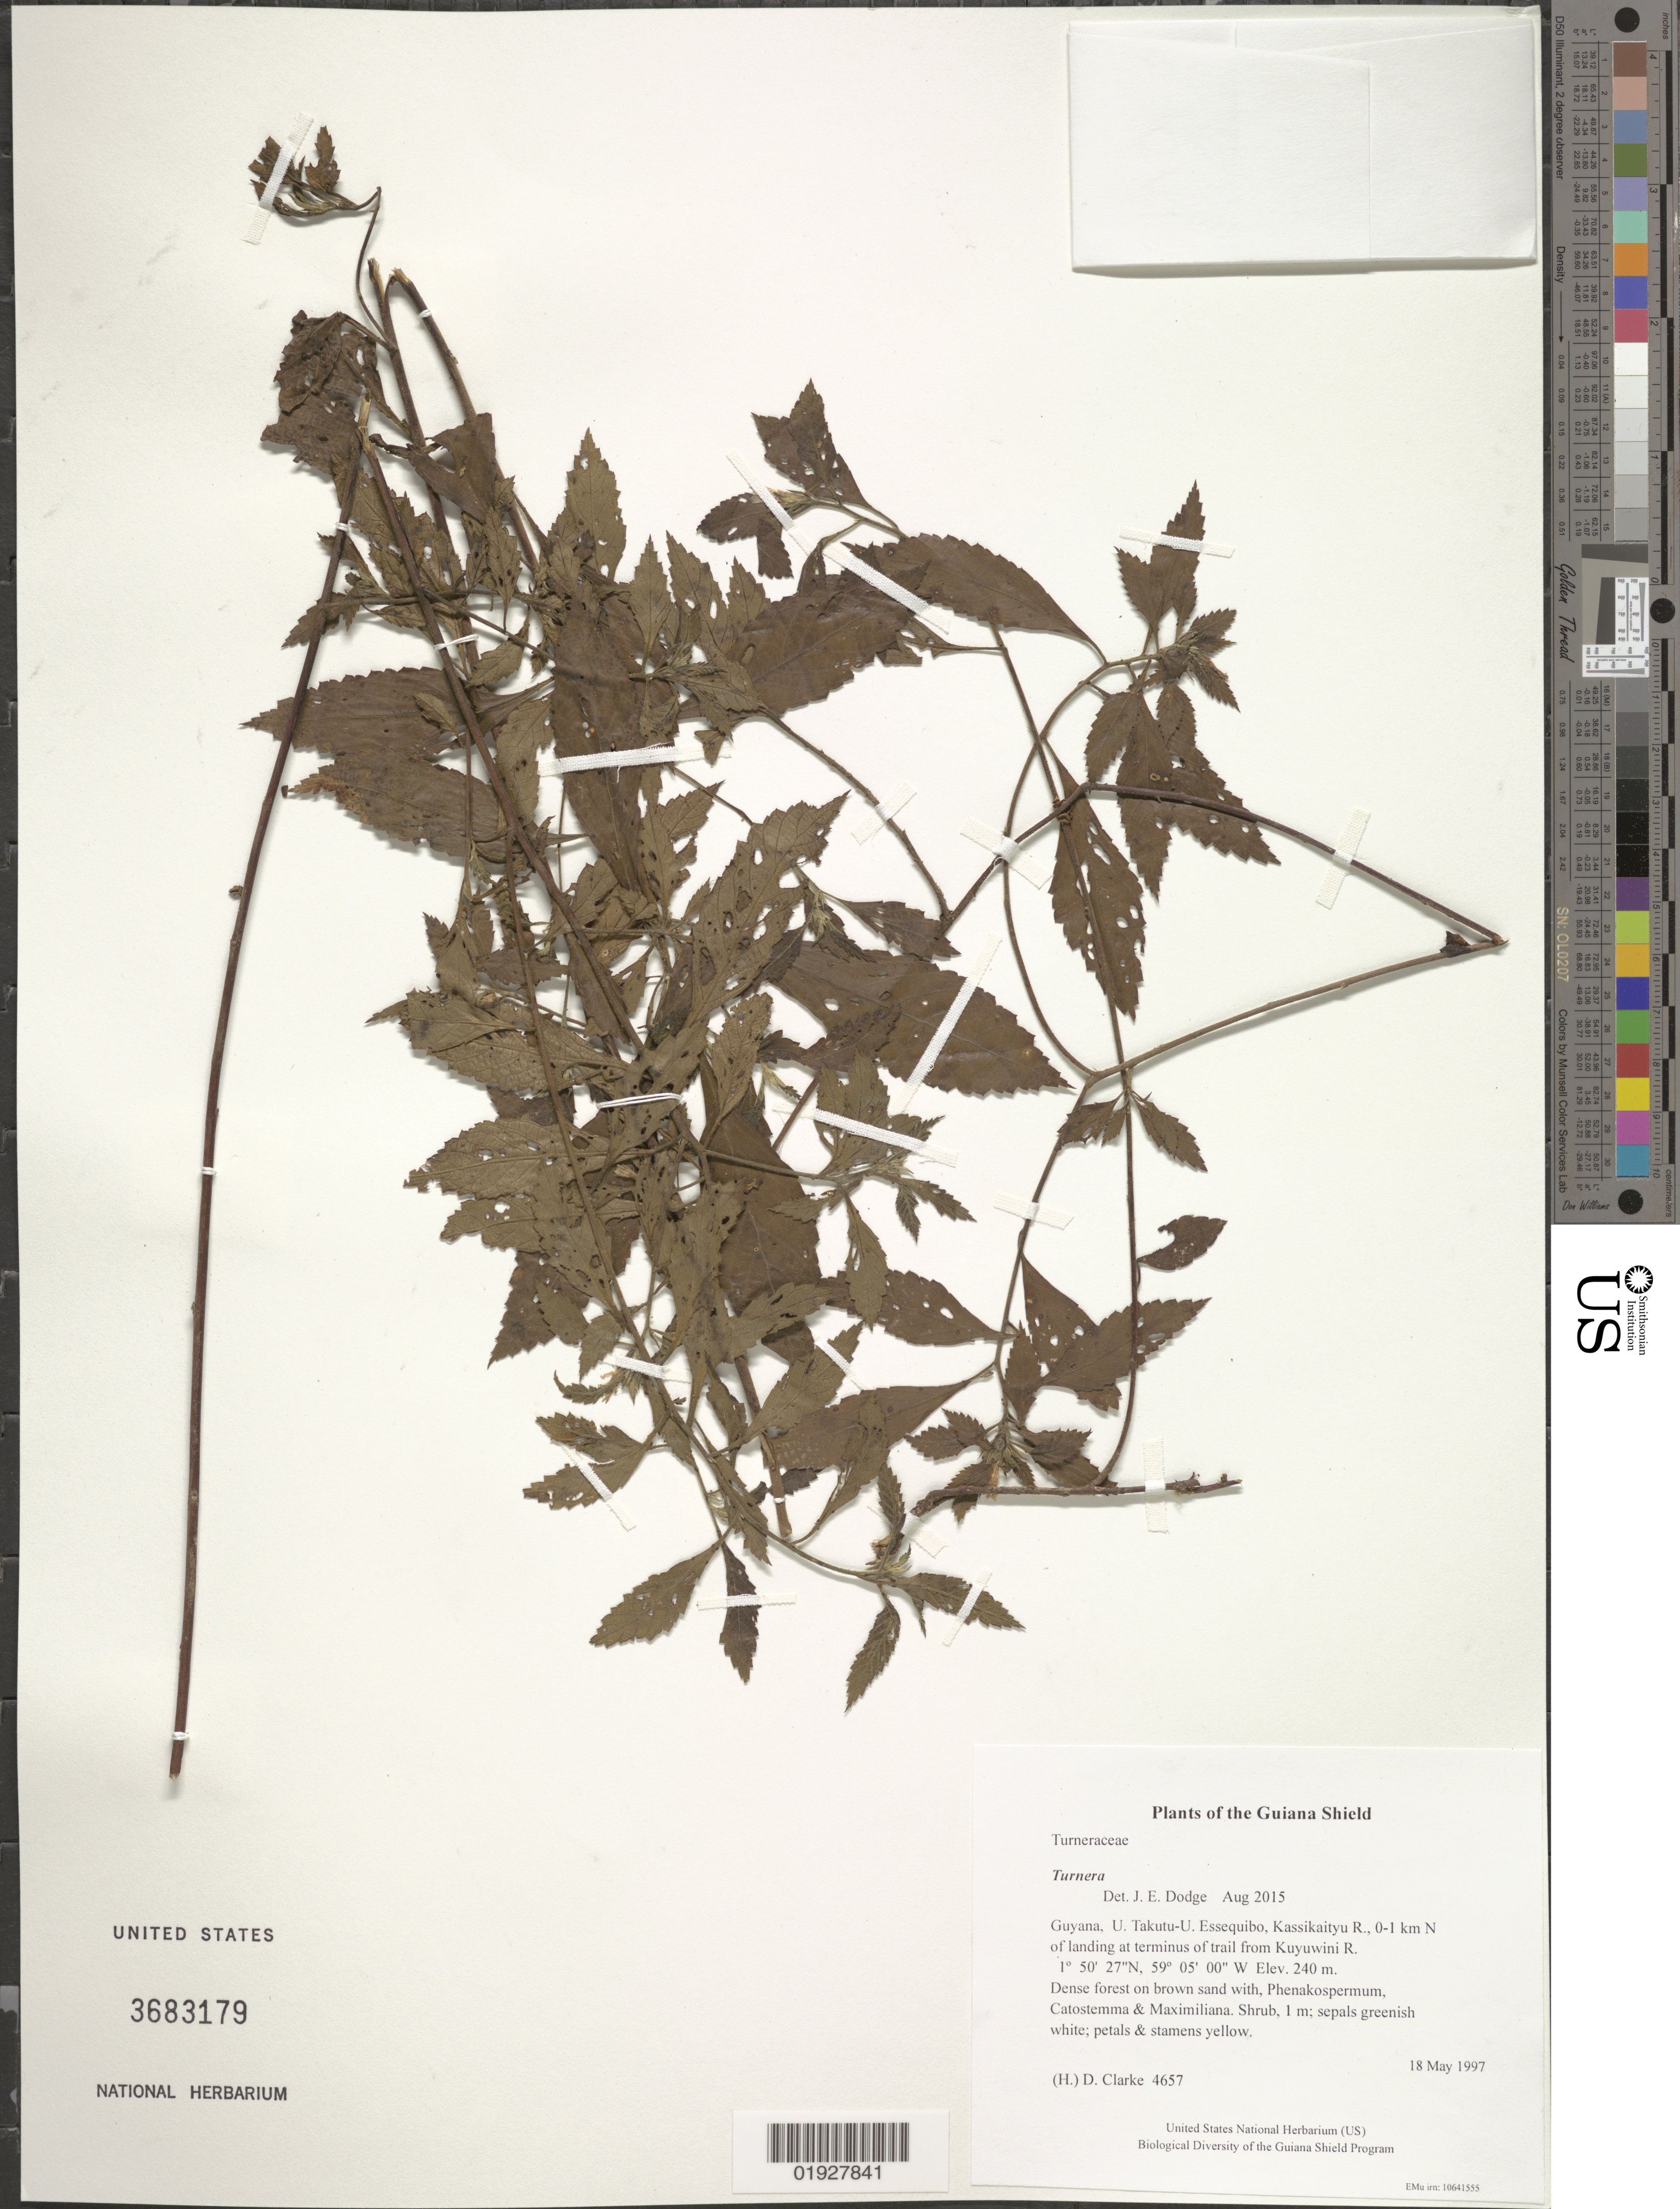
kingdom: Plantae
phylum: Tracheophyta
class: Magnoliopsida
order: Malpighiales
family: Turneraceae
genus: Turnera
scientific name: Turnera sp.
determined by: Dodge, J. E.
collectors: H. D. Clarke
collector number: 4657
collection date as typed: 18 May 1997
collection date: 1997-05-18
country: Guyana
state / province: U. Takutu-U. Essequibo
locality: Kassikaityu R., 0-1 km N of landing at terminus of trail from Kuyuwini R.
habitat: Dense forest on brown sand with, Phenakospermum, Catostemma & Maximiliana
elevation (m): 240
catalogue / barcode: US 3683179